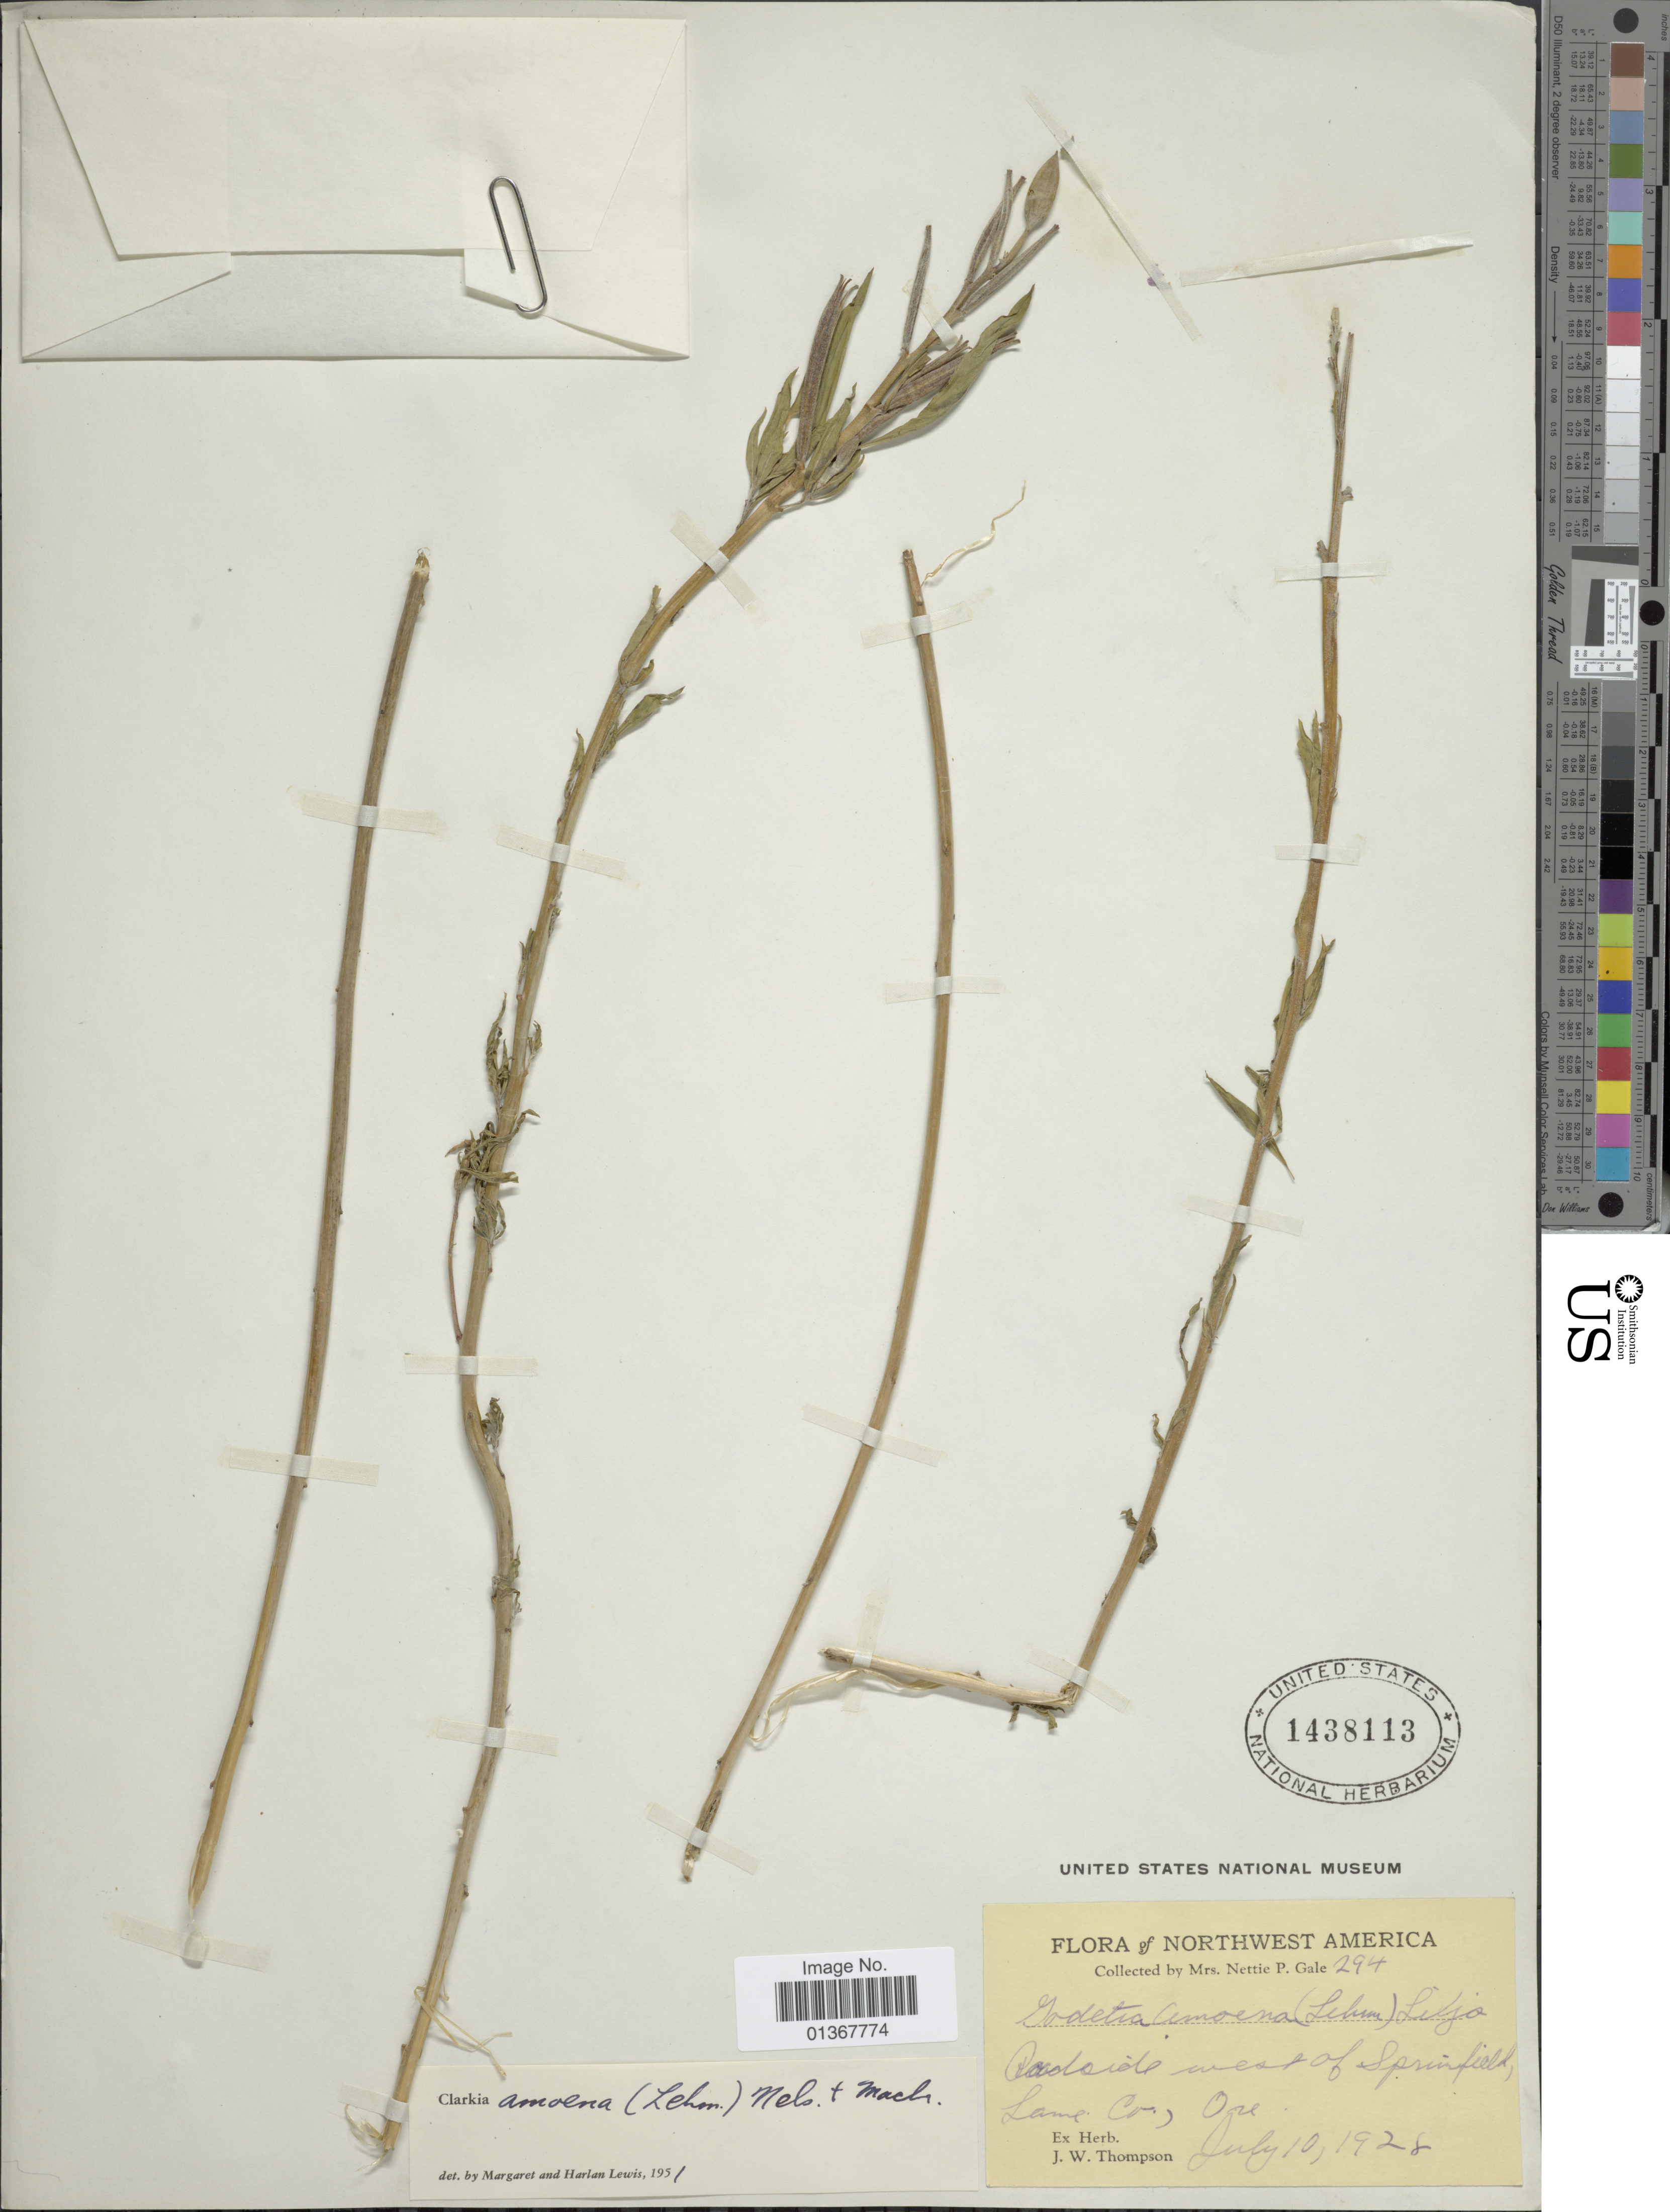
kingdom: Plantae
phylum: Tracheophyta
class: Magnoliopsida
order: Myrtales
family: Onagraceae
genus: Clarkia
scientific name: Clarkia amoena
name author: (Lehm.) A. Nelson & J.F. Macbr.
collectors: N. Gale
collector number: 294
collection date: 1928-07-10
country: United States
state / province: Oregon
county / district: Lane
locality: Northwest America, Roadside west of Sprinfield, Lane Co.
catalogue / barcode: US 1438113